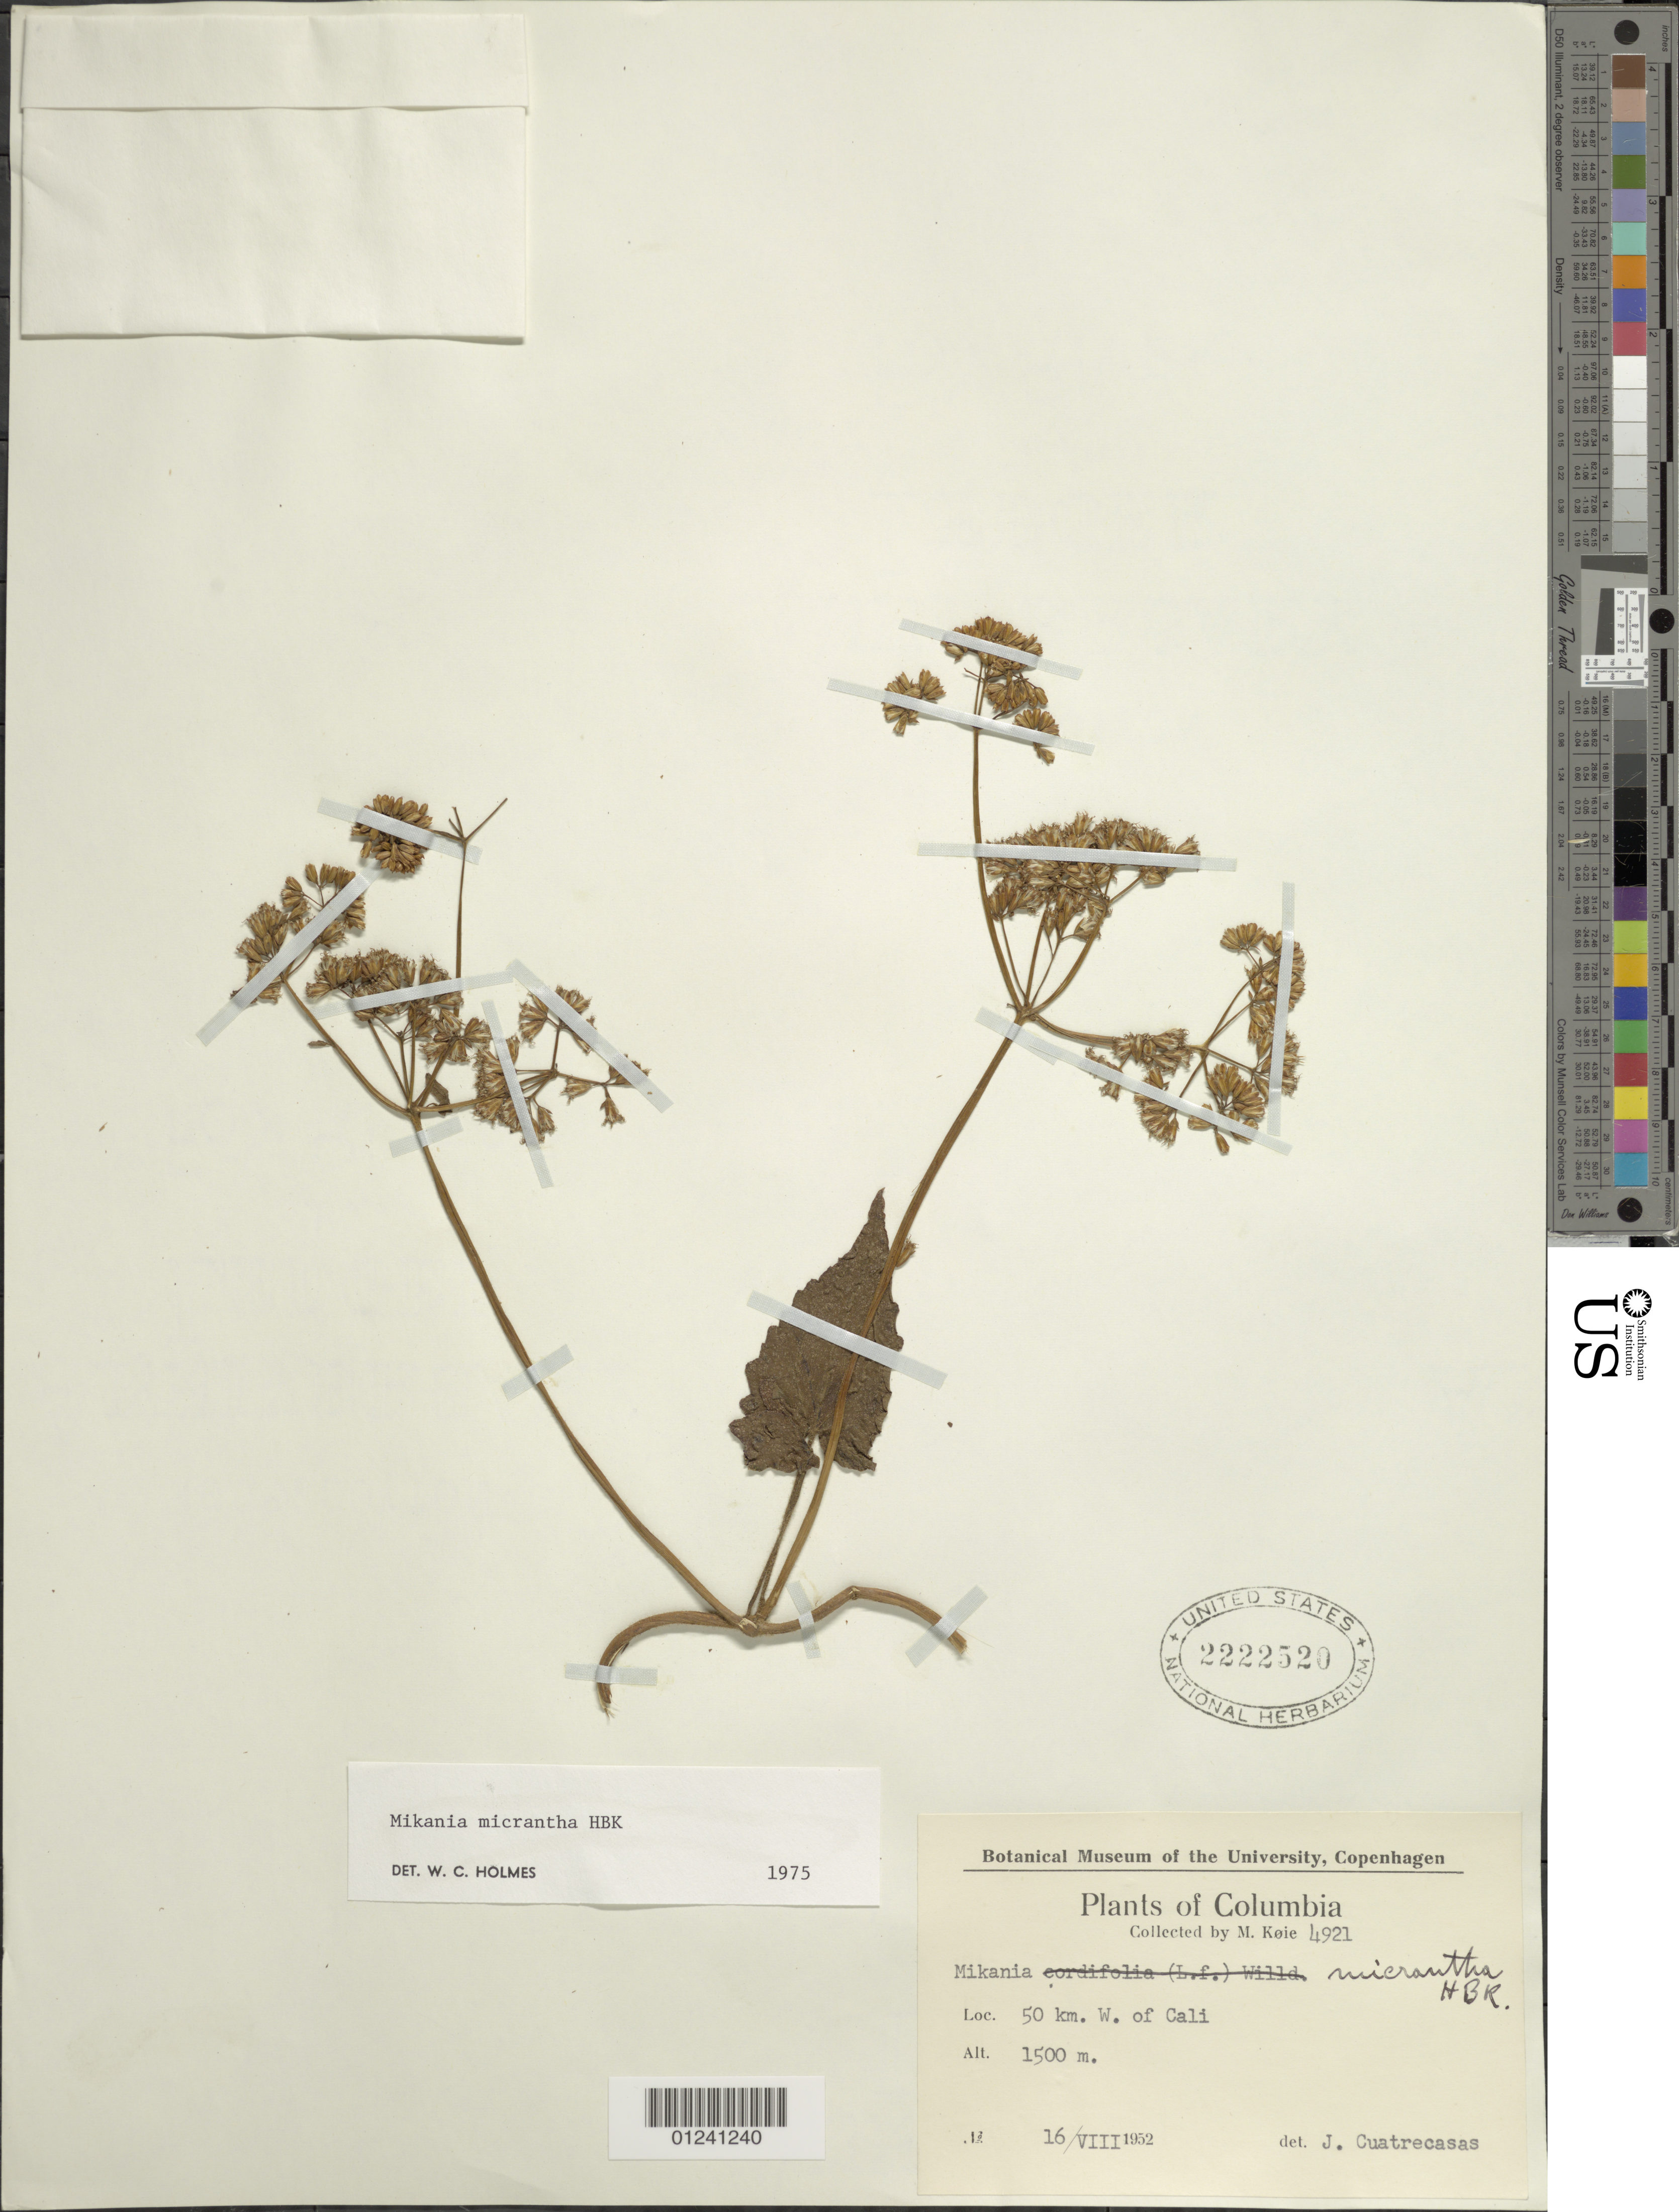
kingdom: Plantae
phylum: Tracheophyta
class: Magnoliopsida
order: Asterales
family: Asteraceae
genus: Mikania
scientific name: Mikania micrantha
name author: Kunth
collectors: M. Köie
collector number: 4921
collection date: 1952-08-16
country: Colombia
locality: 50 km. W. of Cali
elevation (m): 1500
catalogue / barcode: US 2222520